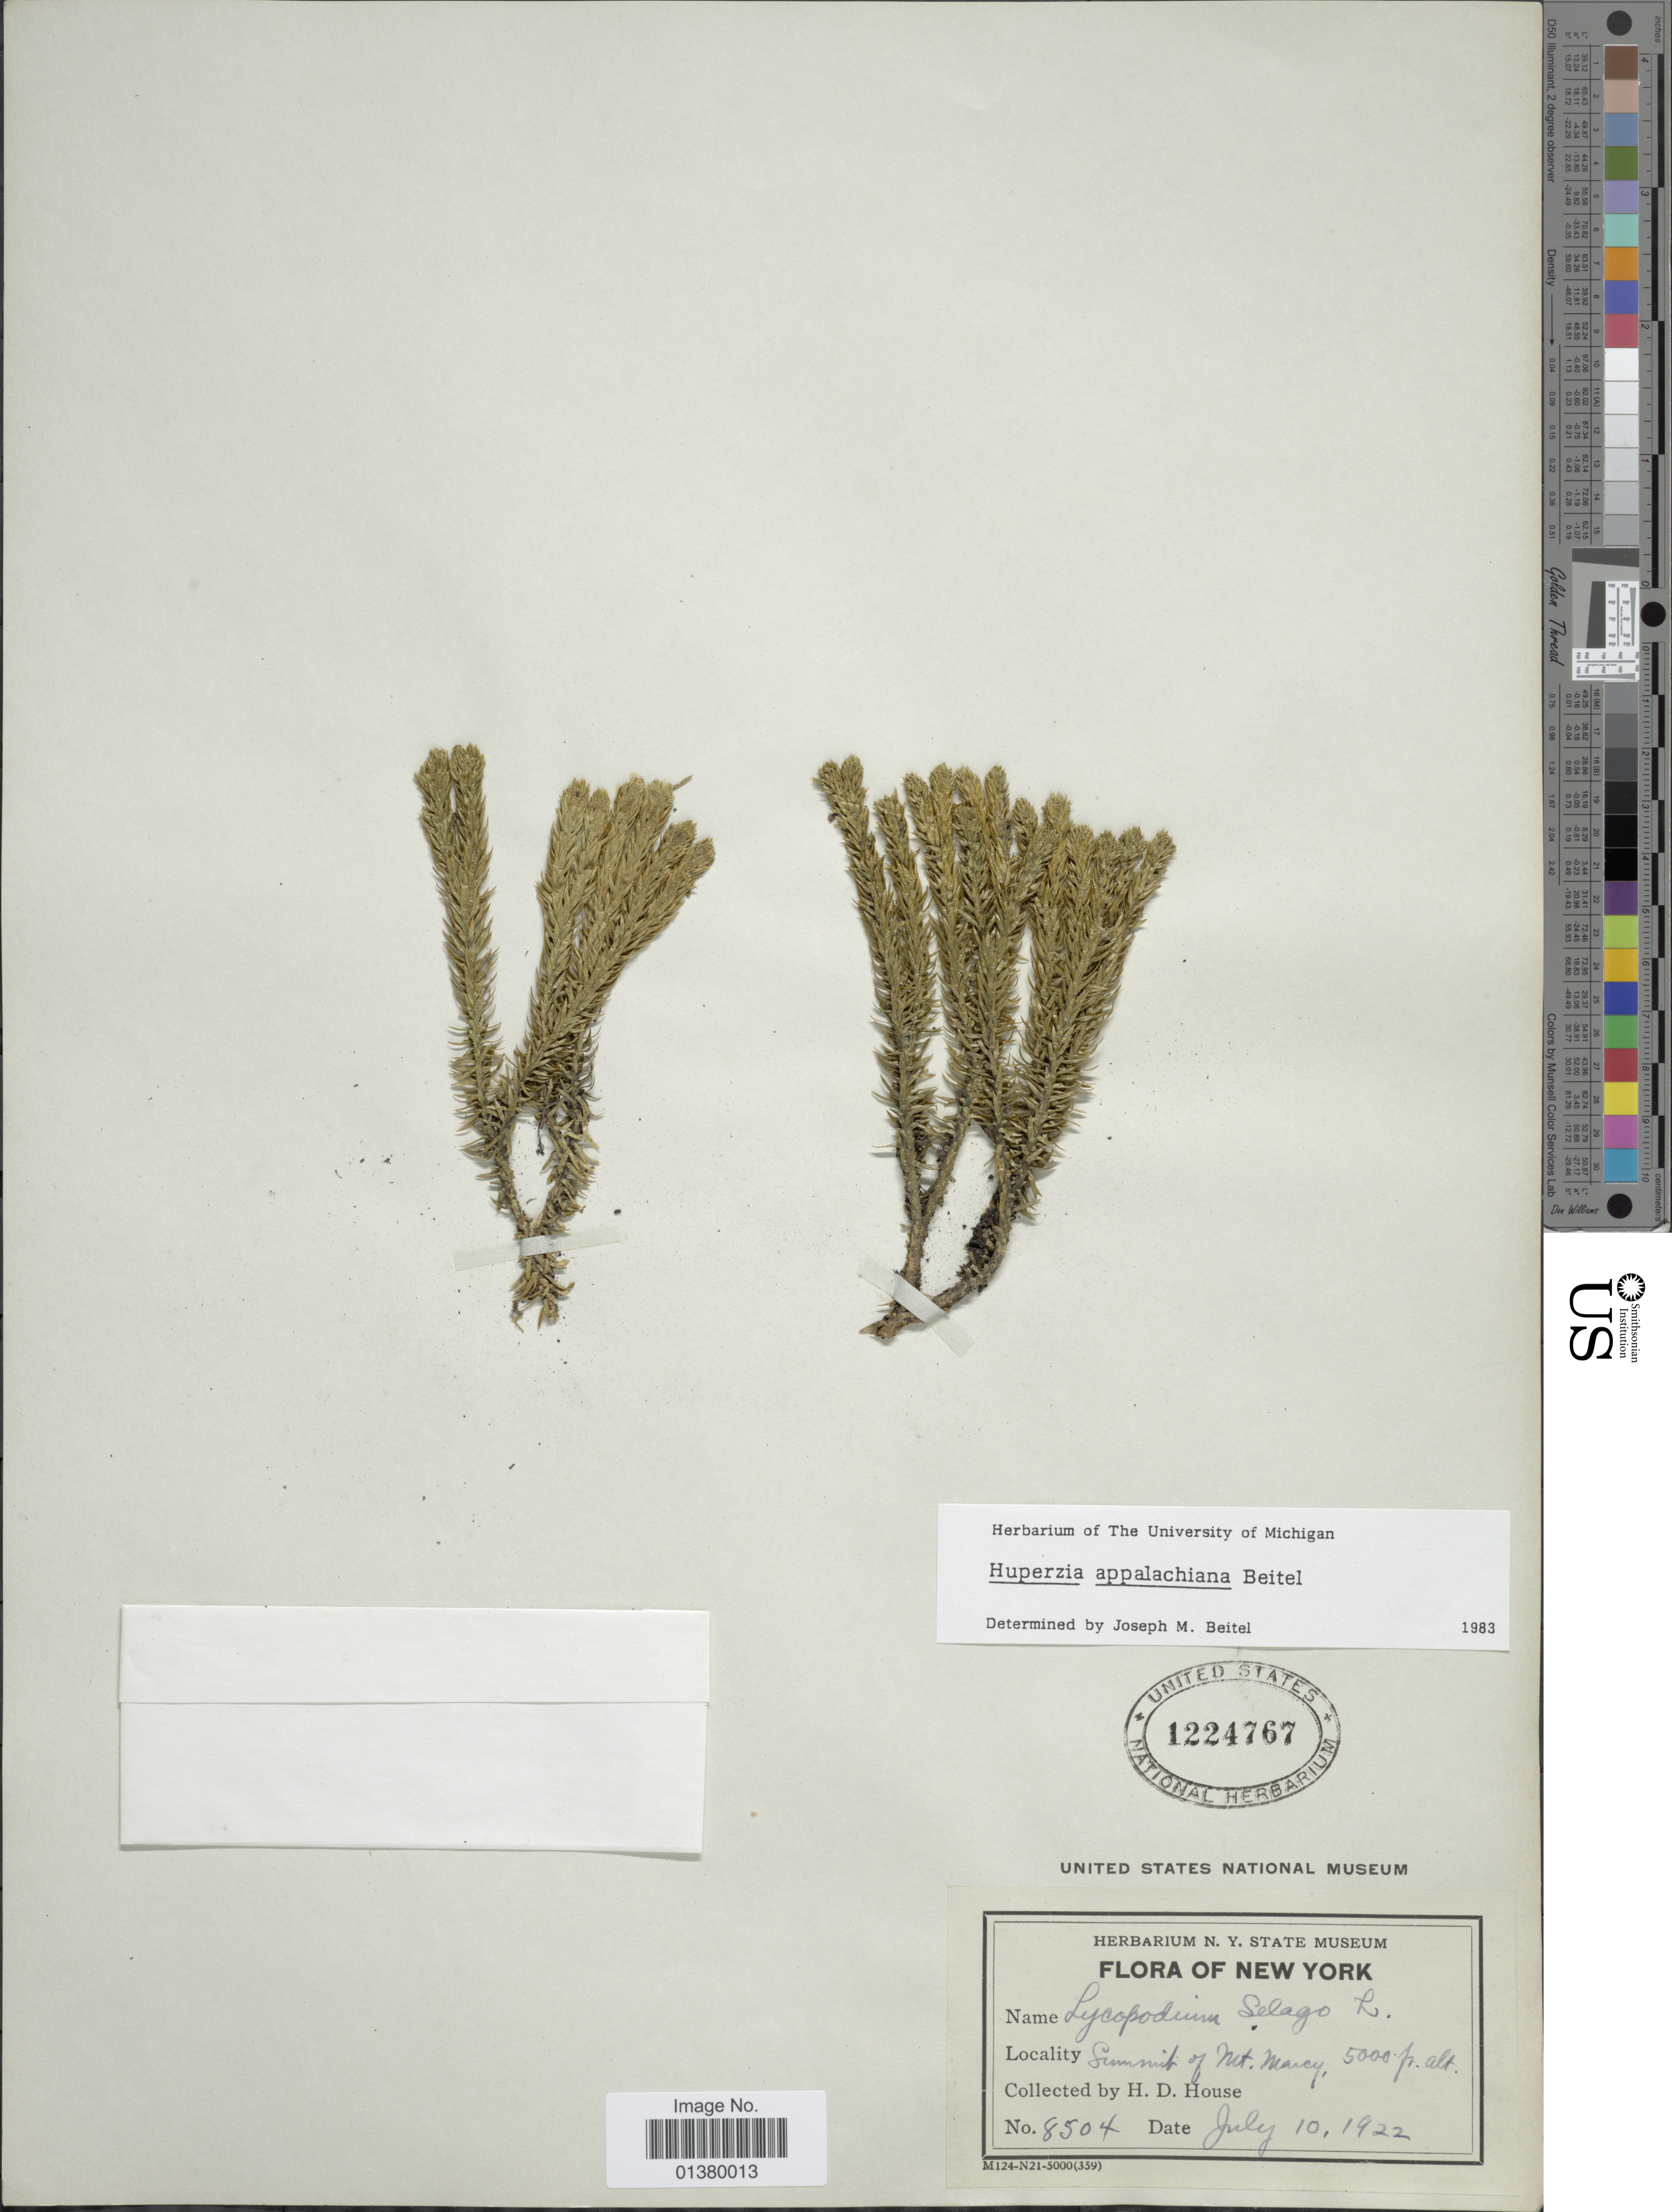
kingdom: Plantae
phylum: Tracheophyta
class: Lycopodiopsida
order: Lycopodiales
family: Lycopodiaceae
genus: Huperzia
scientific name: Huperzia appalachiana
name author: Beitel & Mickel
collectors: H. D. House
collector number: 8504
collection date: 1922-07-10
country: United States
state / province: New York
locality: Summit of Mt. Marcy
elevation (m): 1524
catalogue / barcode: US 1224767